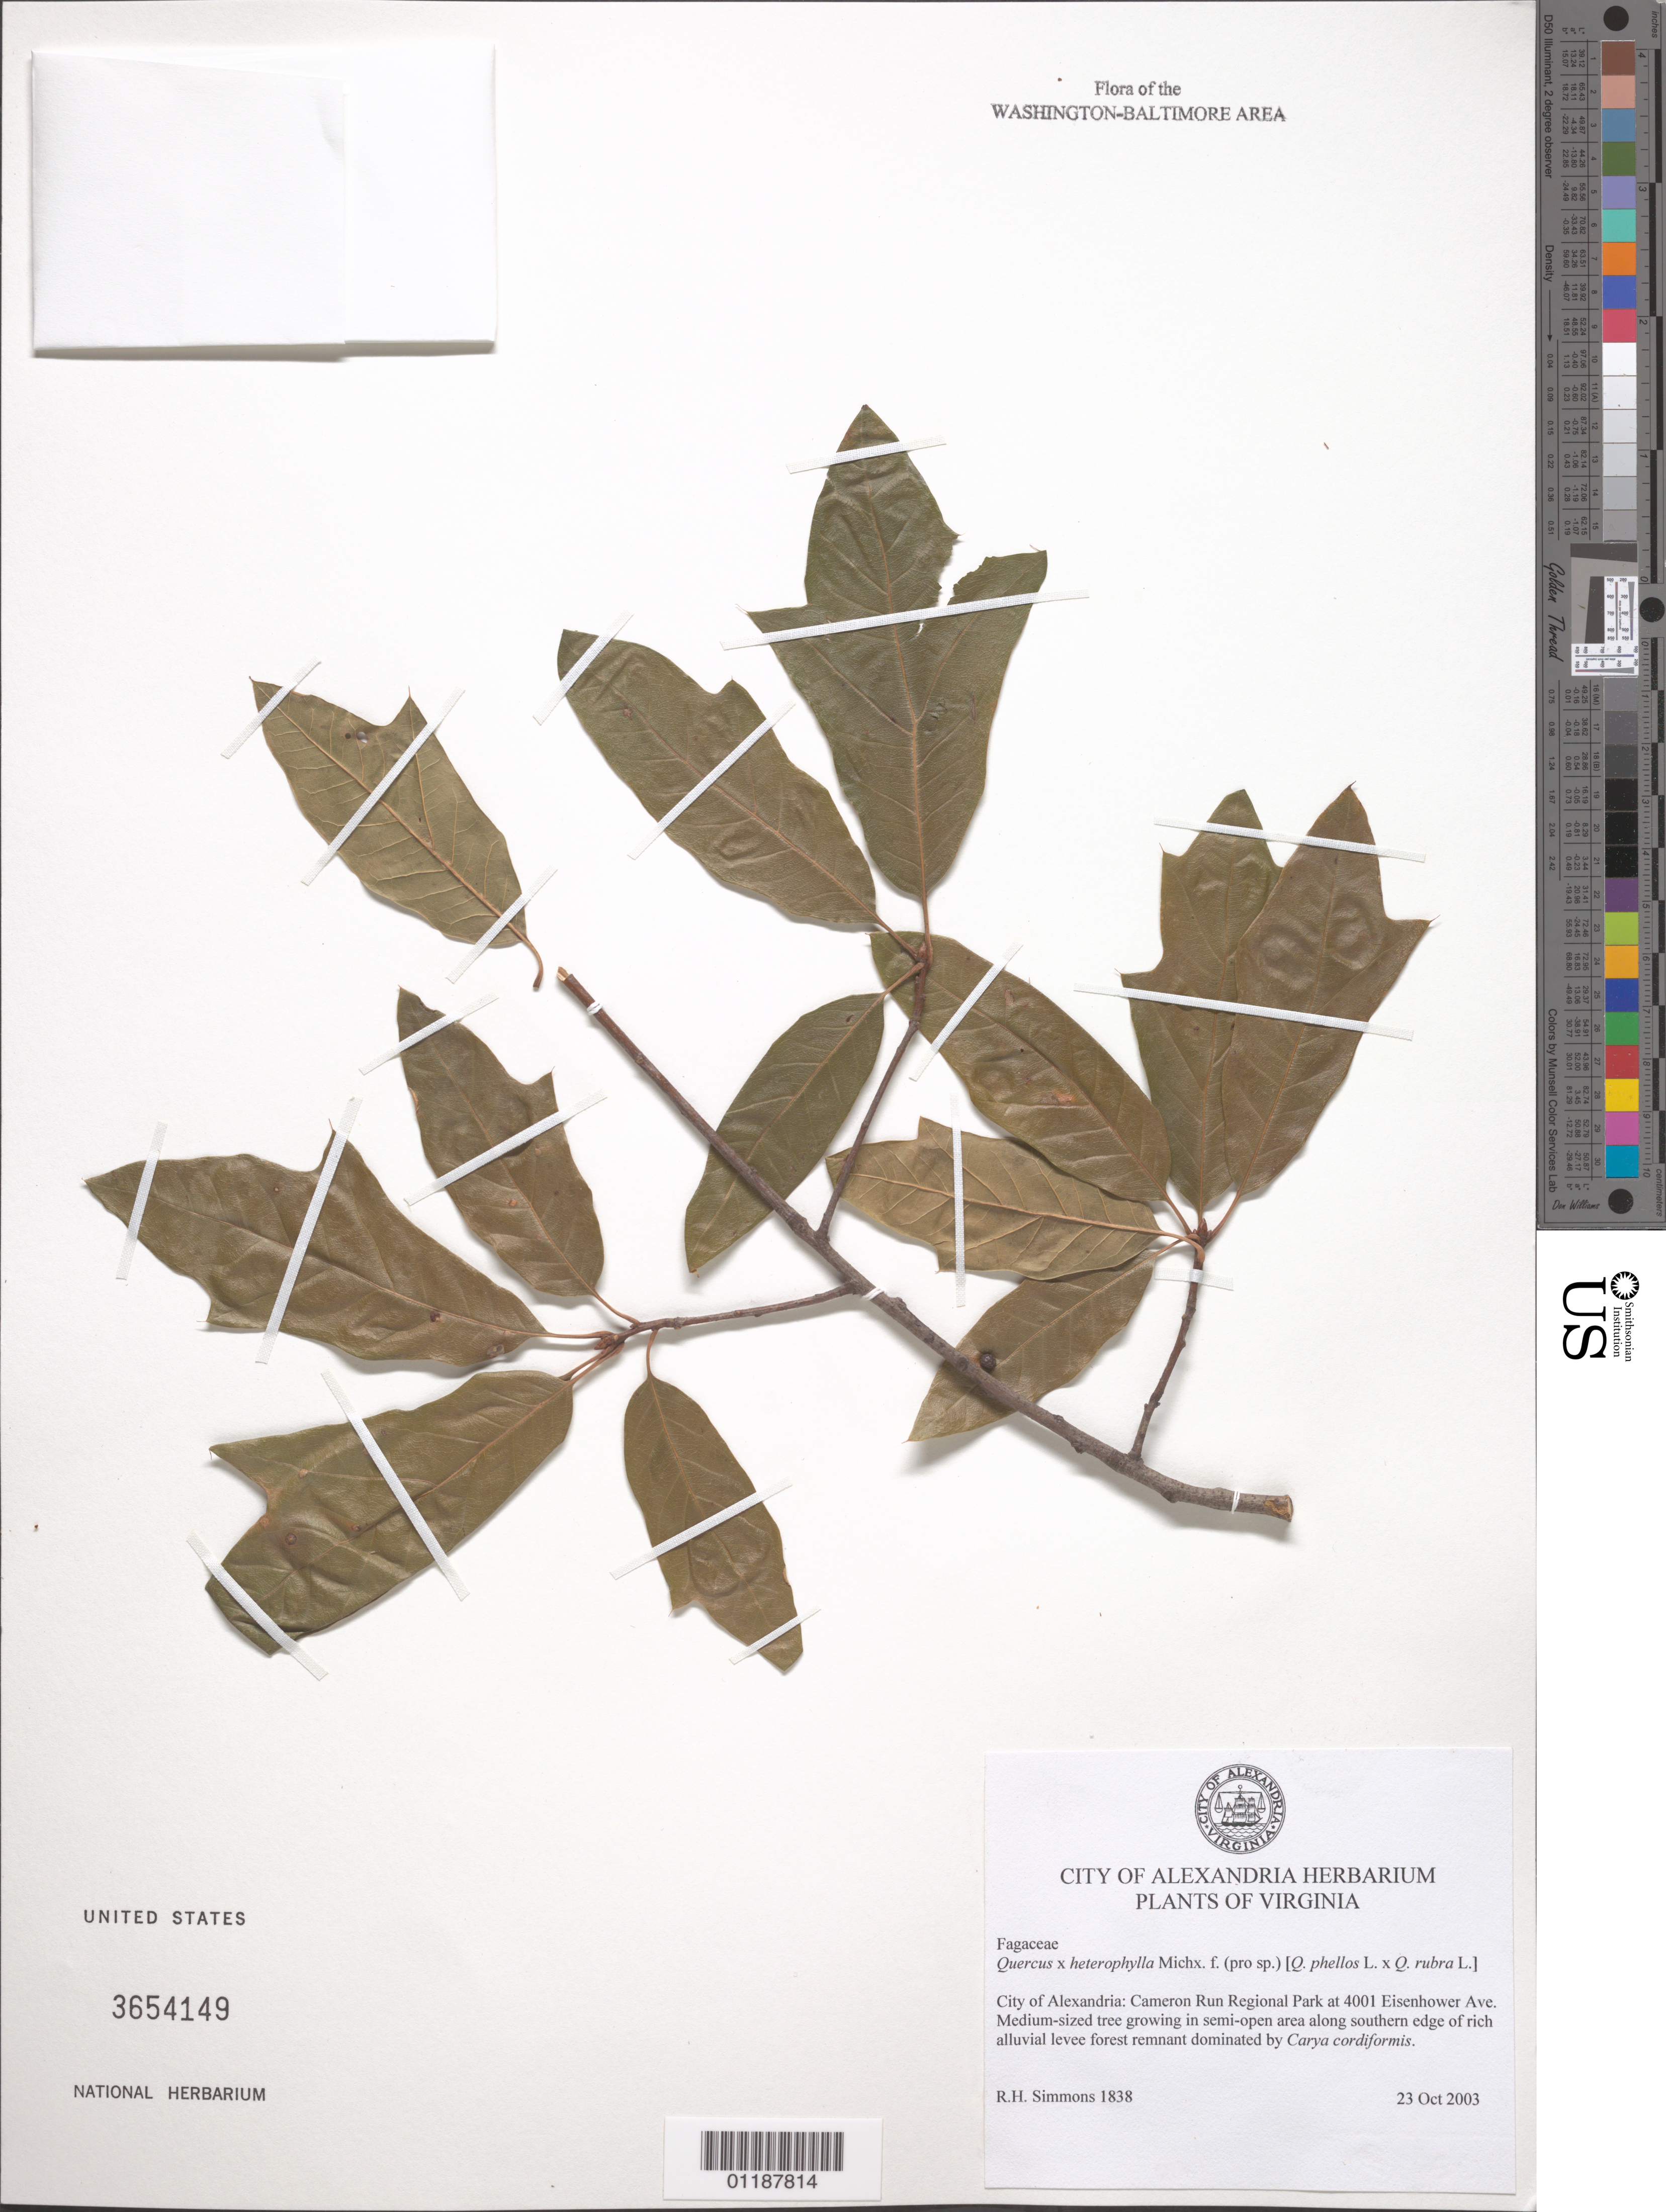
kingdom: Plantae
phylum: Tracheophyta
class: Magnoliopsida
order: Fagales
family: Fagaceae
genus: Quercus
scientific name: Quercus x heterophylla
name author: Michx.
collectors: R. Simmons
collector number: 1838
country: United States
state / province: Virginia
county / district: City of Alexandria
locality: City of Alexandria, Cameron Run Regional Park at 4001 Eisenhower Ave.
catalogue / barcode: US 3654149